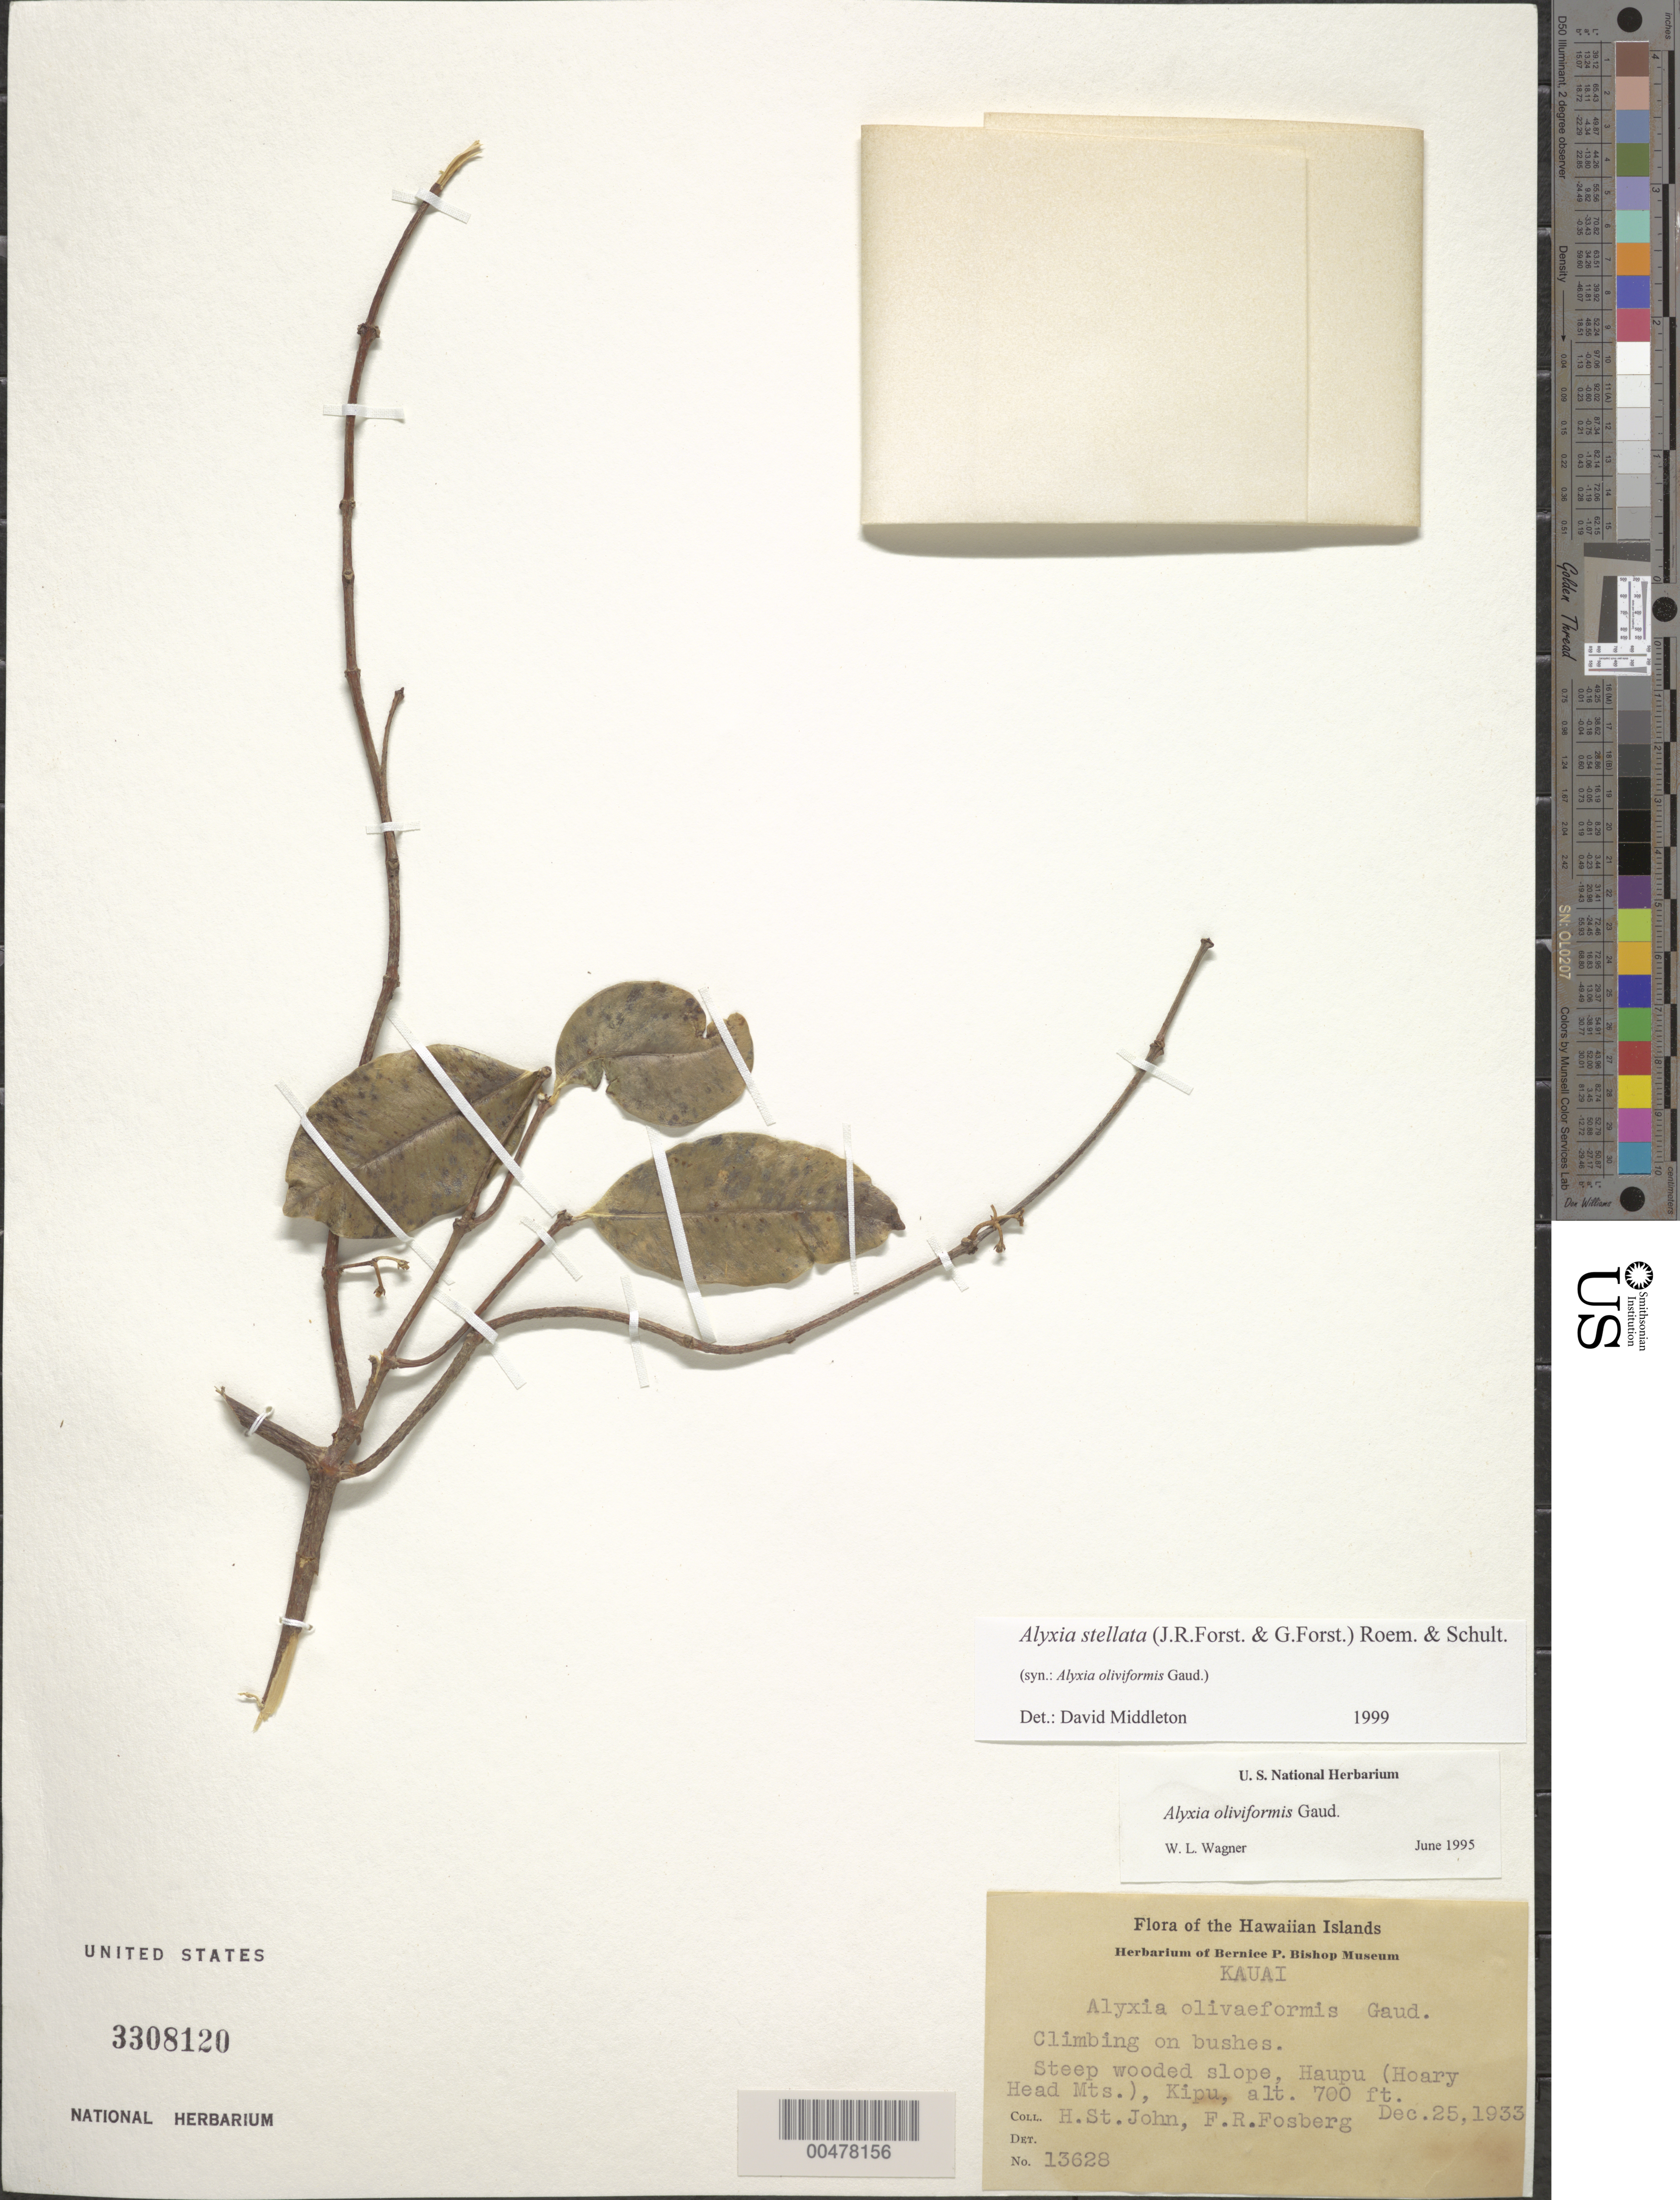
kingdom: Plantae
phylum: Tracheophyta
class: Magnoliopsida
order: Gentianales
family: Apocynaceae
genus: Alyxia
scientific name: Alyxia stellata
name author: (J.R. Forst. & G. Forst.) Roem. & Schult.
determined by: Middleton, D. J.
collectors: H. St. John & F. R. Fosberg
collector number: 13628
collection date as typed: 25 Dec 1933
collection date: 1933-12-25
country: United States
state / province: Hawaii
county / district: Kauai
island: Kaua'i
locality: Haupu (Hoary Head Mts), Kipu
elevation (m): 213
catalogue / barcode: US 3308120